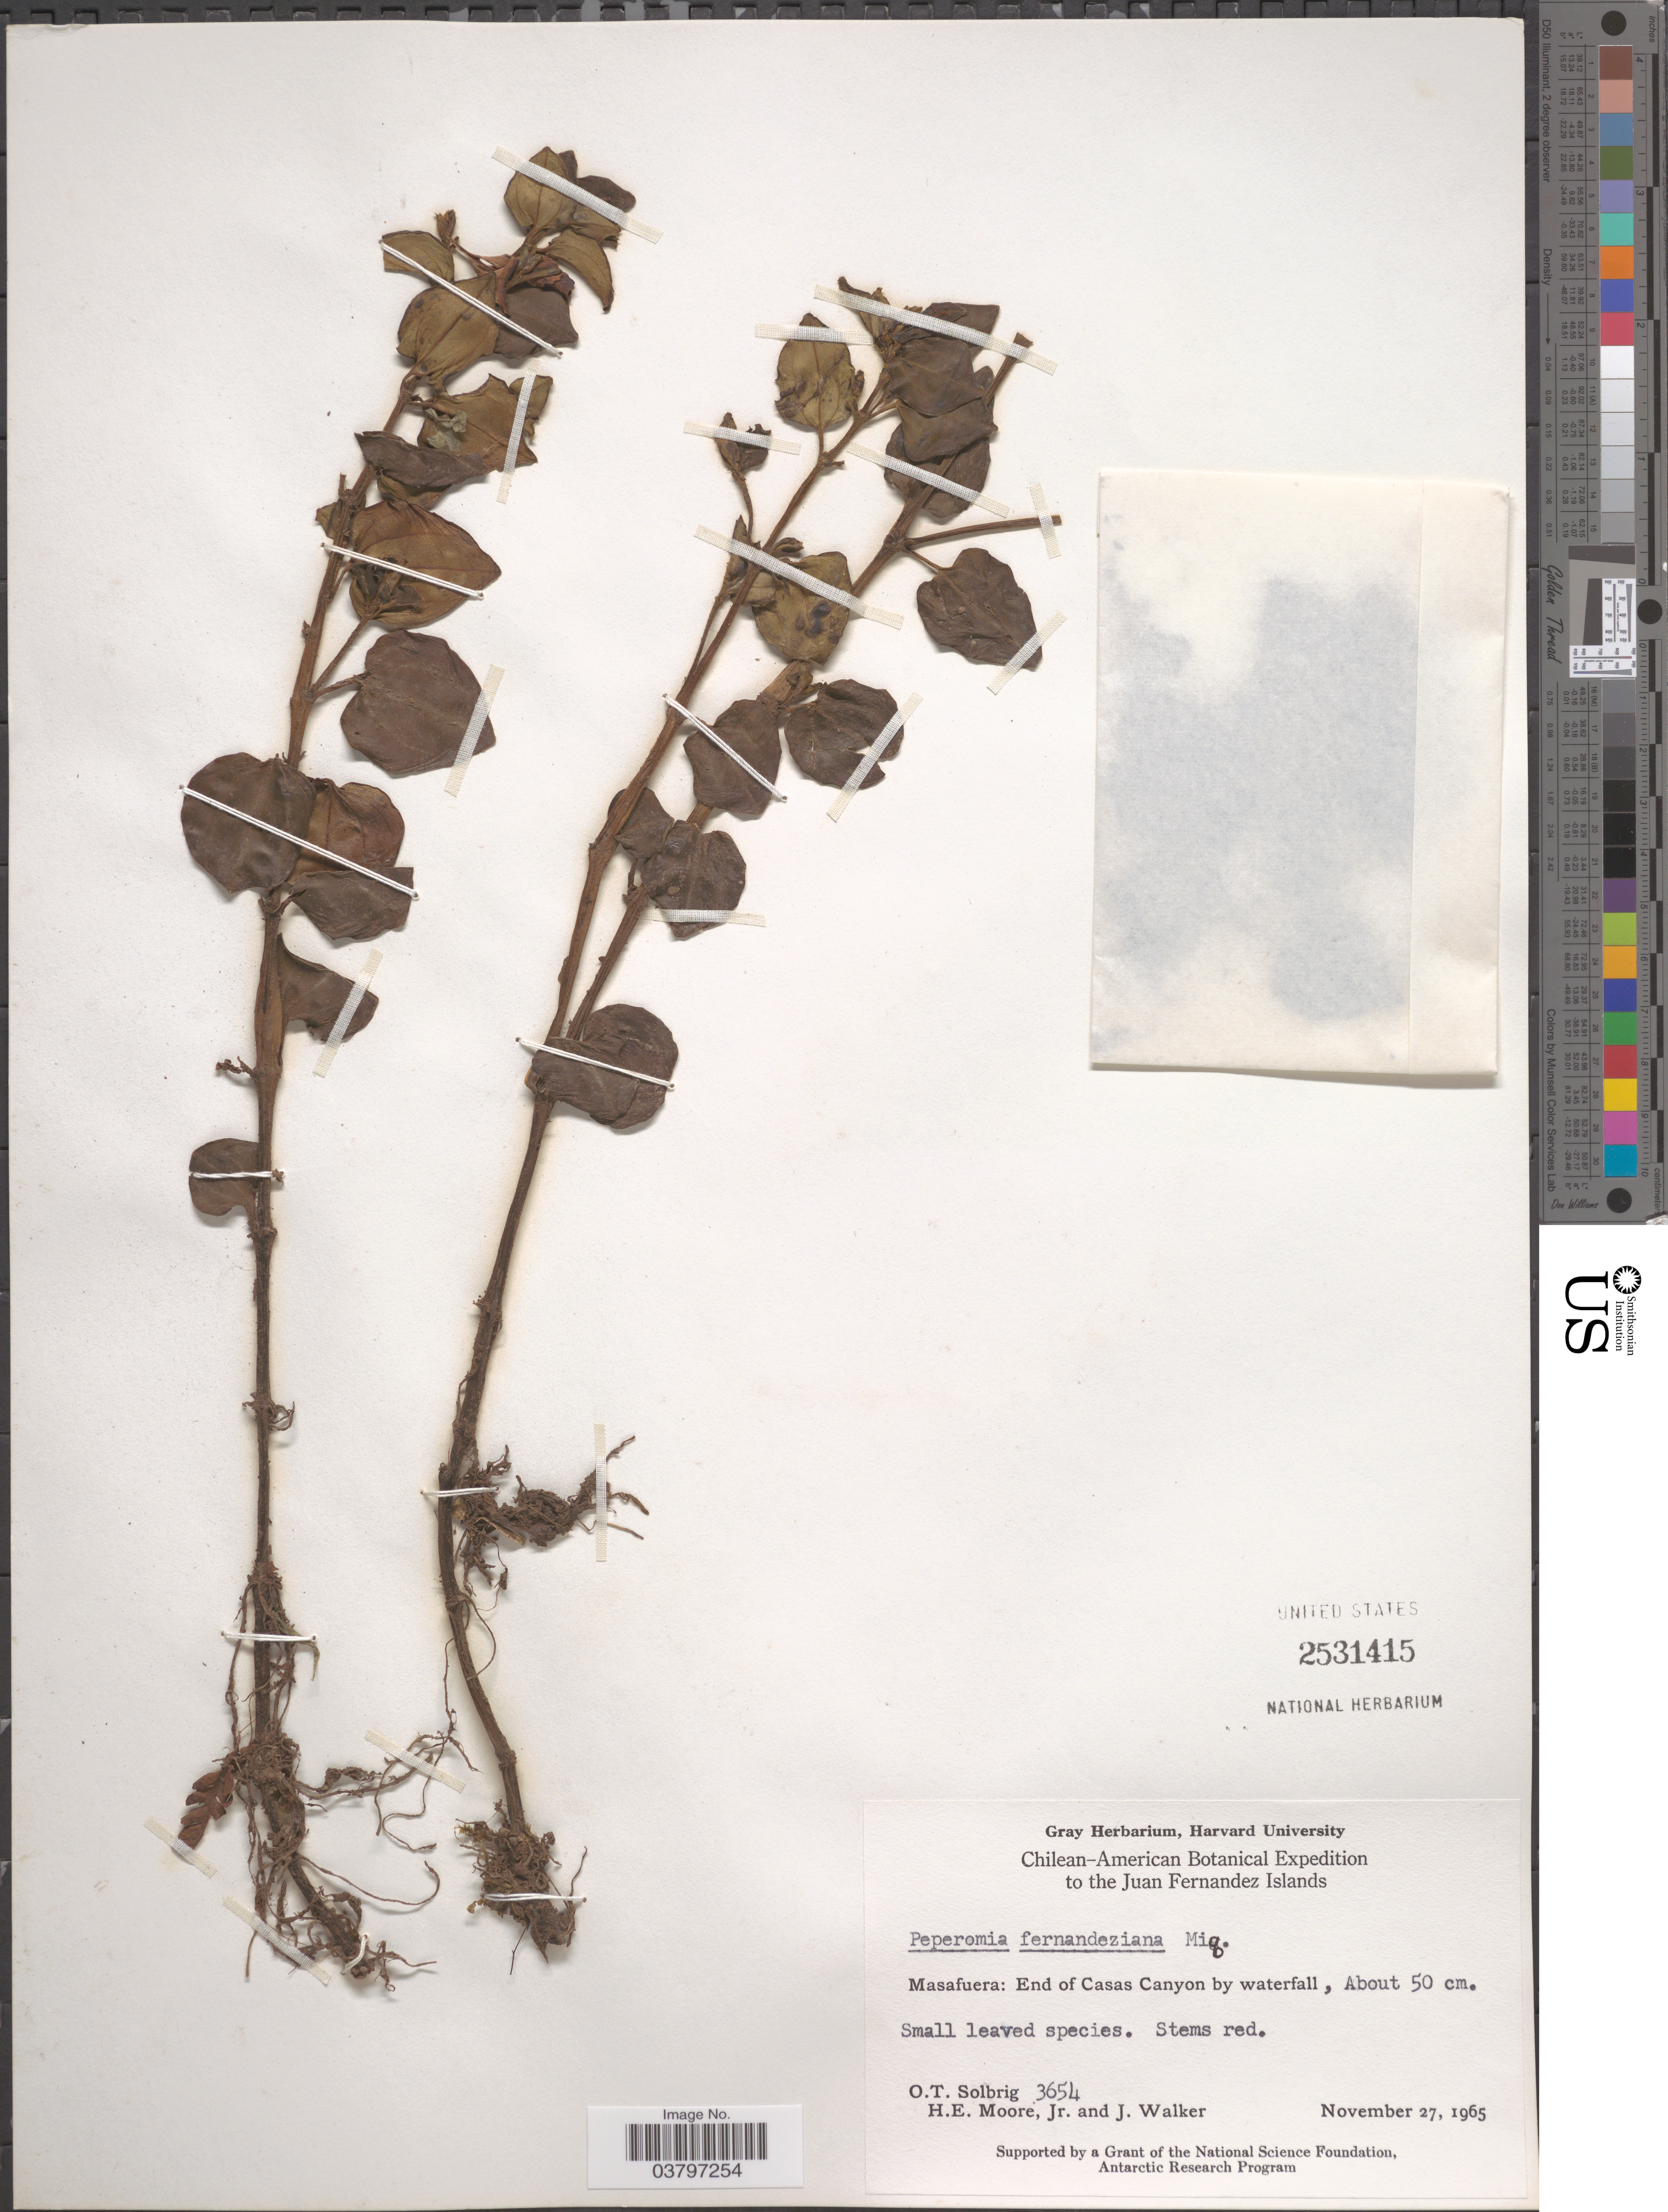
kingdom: Plantae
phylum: Tracheophyta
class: Magnoliopsida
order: Piperales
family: Piperaceae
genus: Peperomia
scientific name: Peperomia fernandeziana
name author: Miq.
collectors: O. T. Solbrig, H. Moore & J. Walker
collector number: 3654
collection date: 1965-11-27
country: Chile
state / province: Valparaíso (V)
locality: To the Juan Fernandez Islands. Masafuera: End of Casas Canyon by waterfall, about 50 cm.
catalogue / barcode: US 2531415